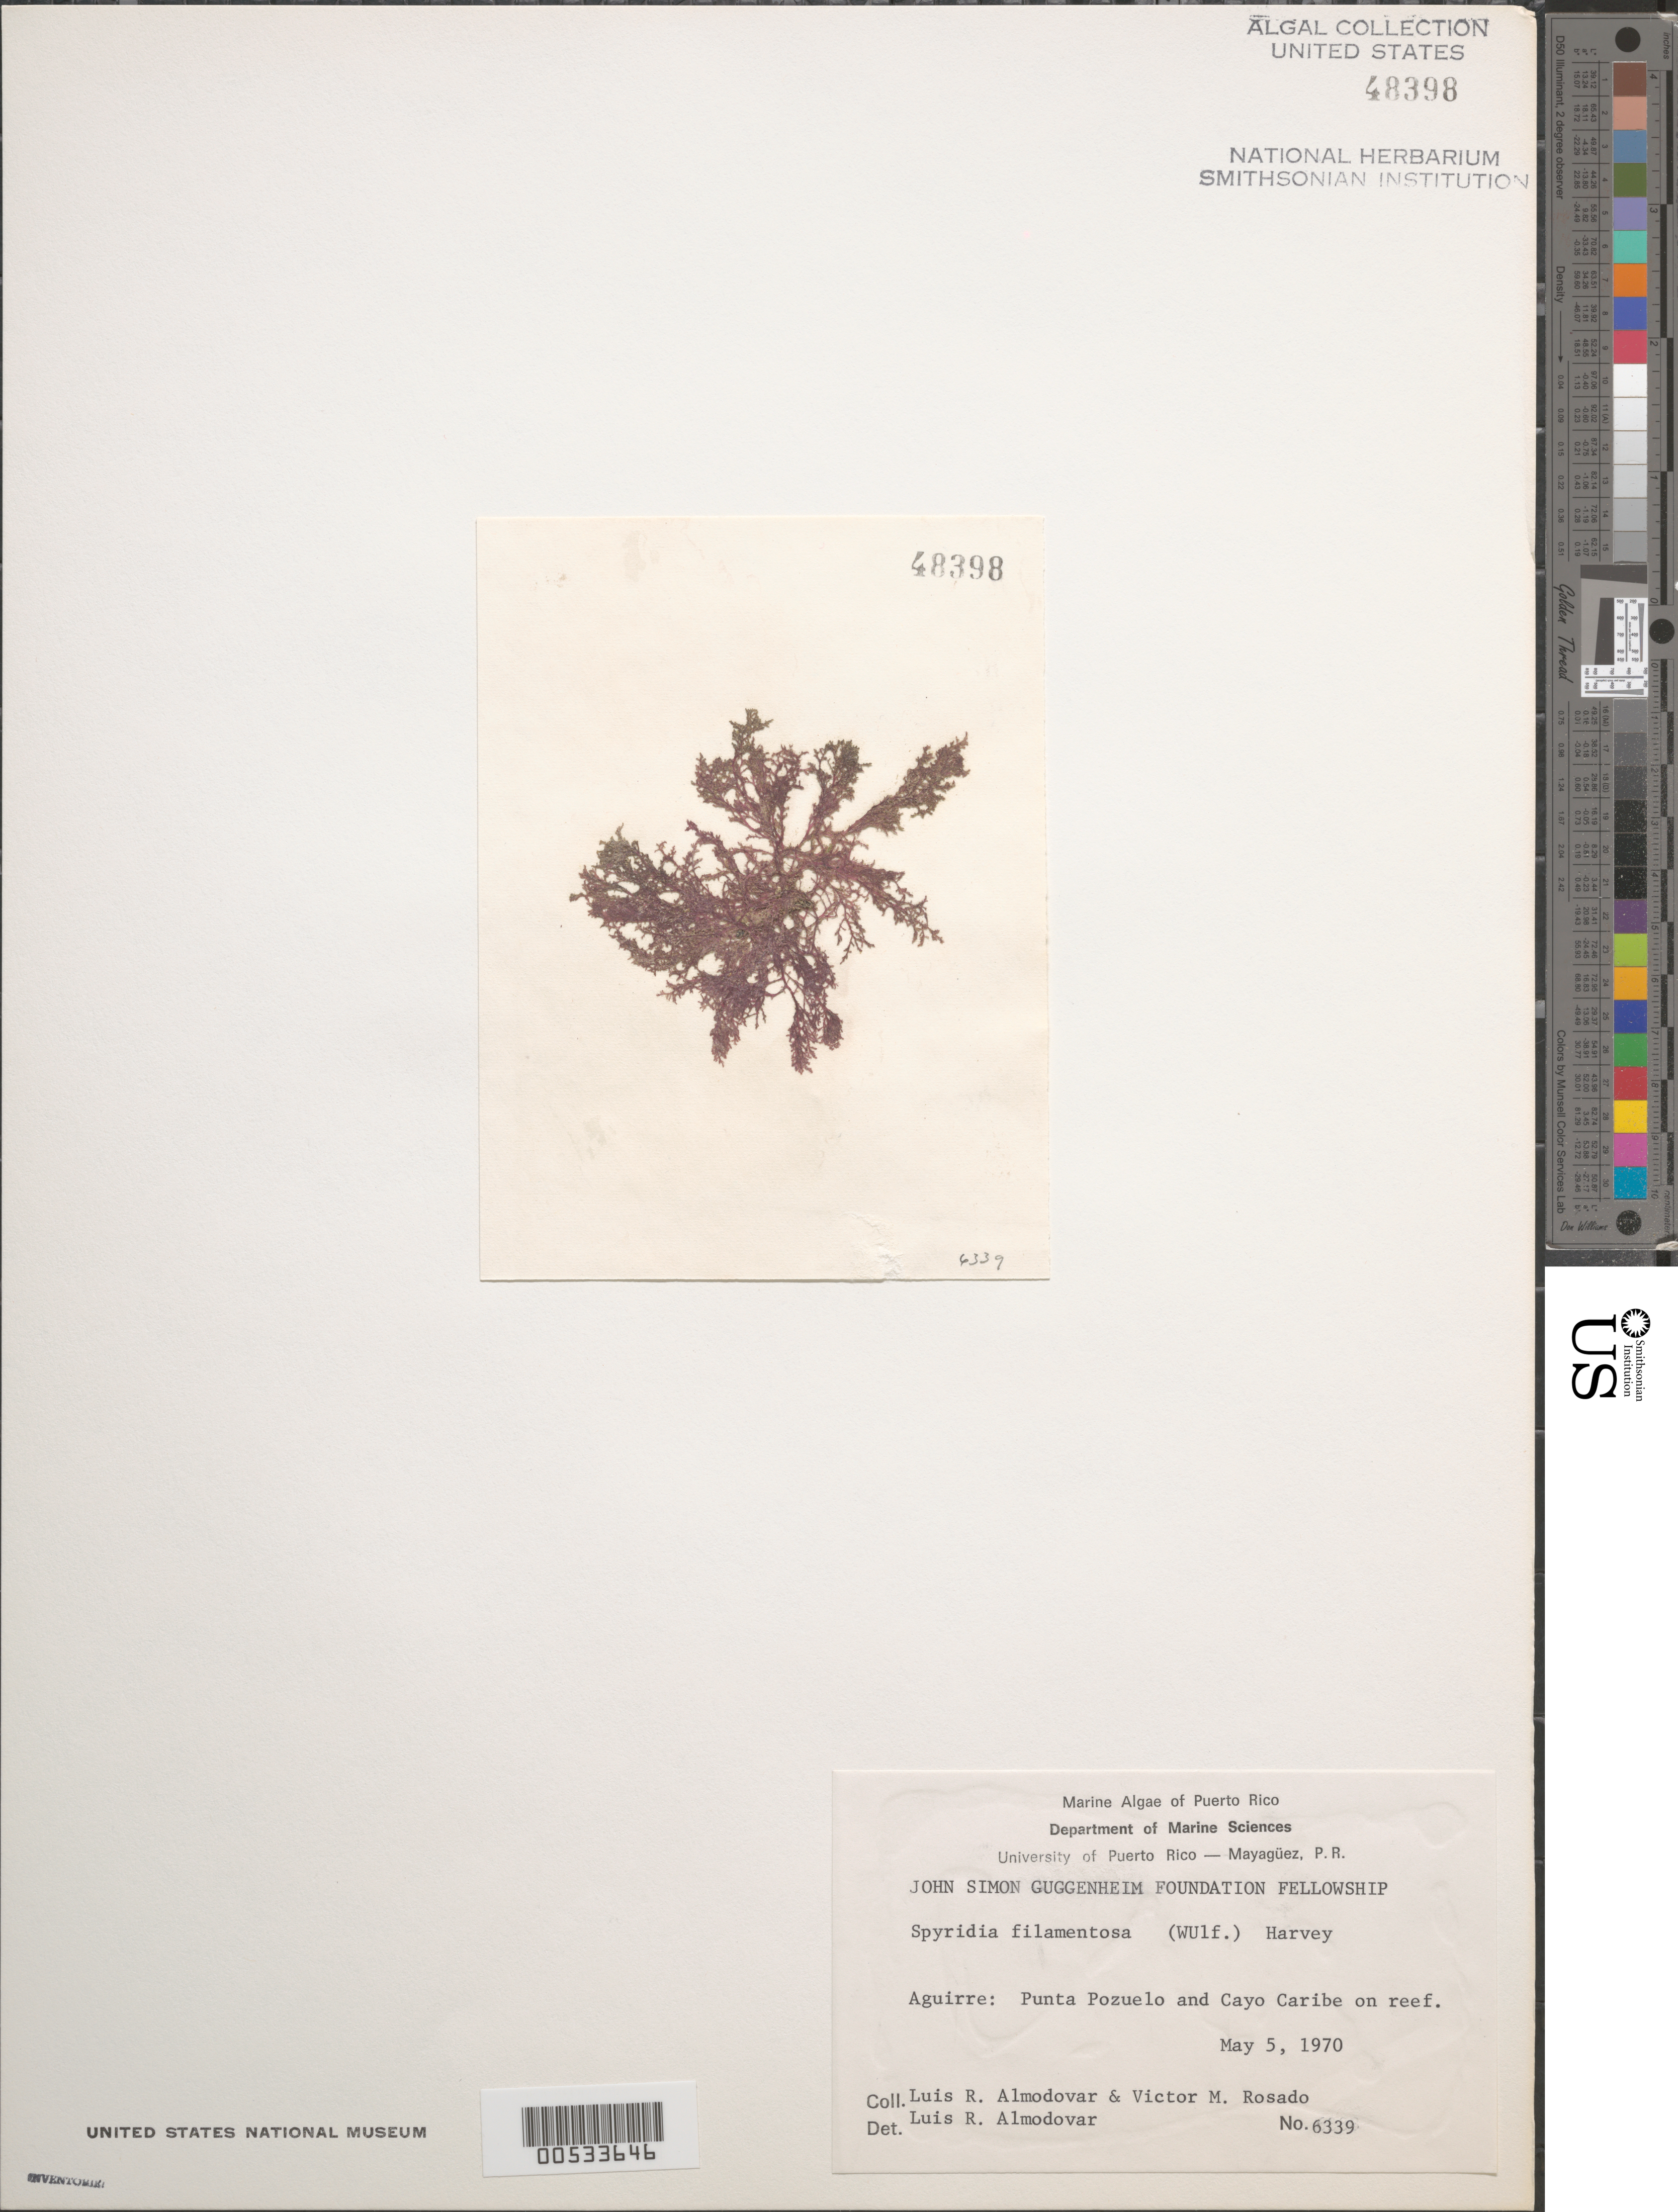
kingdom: Plantae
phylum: Rhodophyta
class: Florideophyceae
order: Ceramiales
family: Spyridiaceae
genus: Spyridia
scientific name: Spyridia filamentosa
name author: (Wulfen) Harv.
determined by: Almodovar, L. R.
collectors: L. Almodovar & V. Rosado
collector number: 6339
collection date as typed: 05 May 1970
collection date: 1970-05-05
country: Puerto Rico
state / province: Guayama / Salinas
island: Cayo Caribe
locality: Aguirre, Punta Pozuelo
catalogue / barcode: US 48398